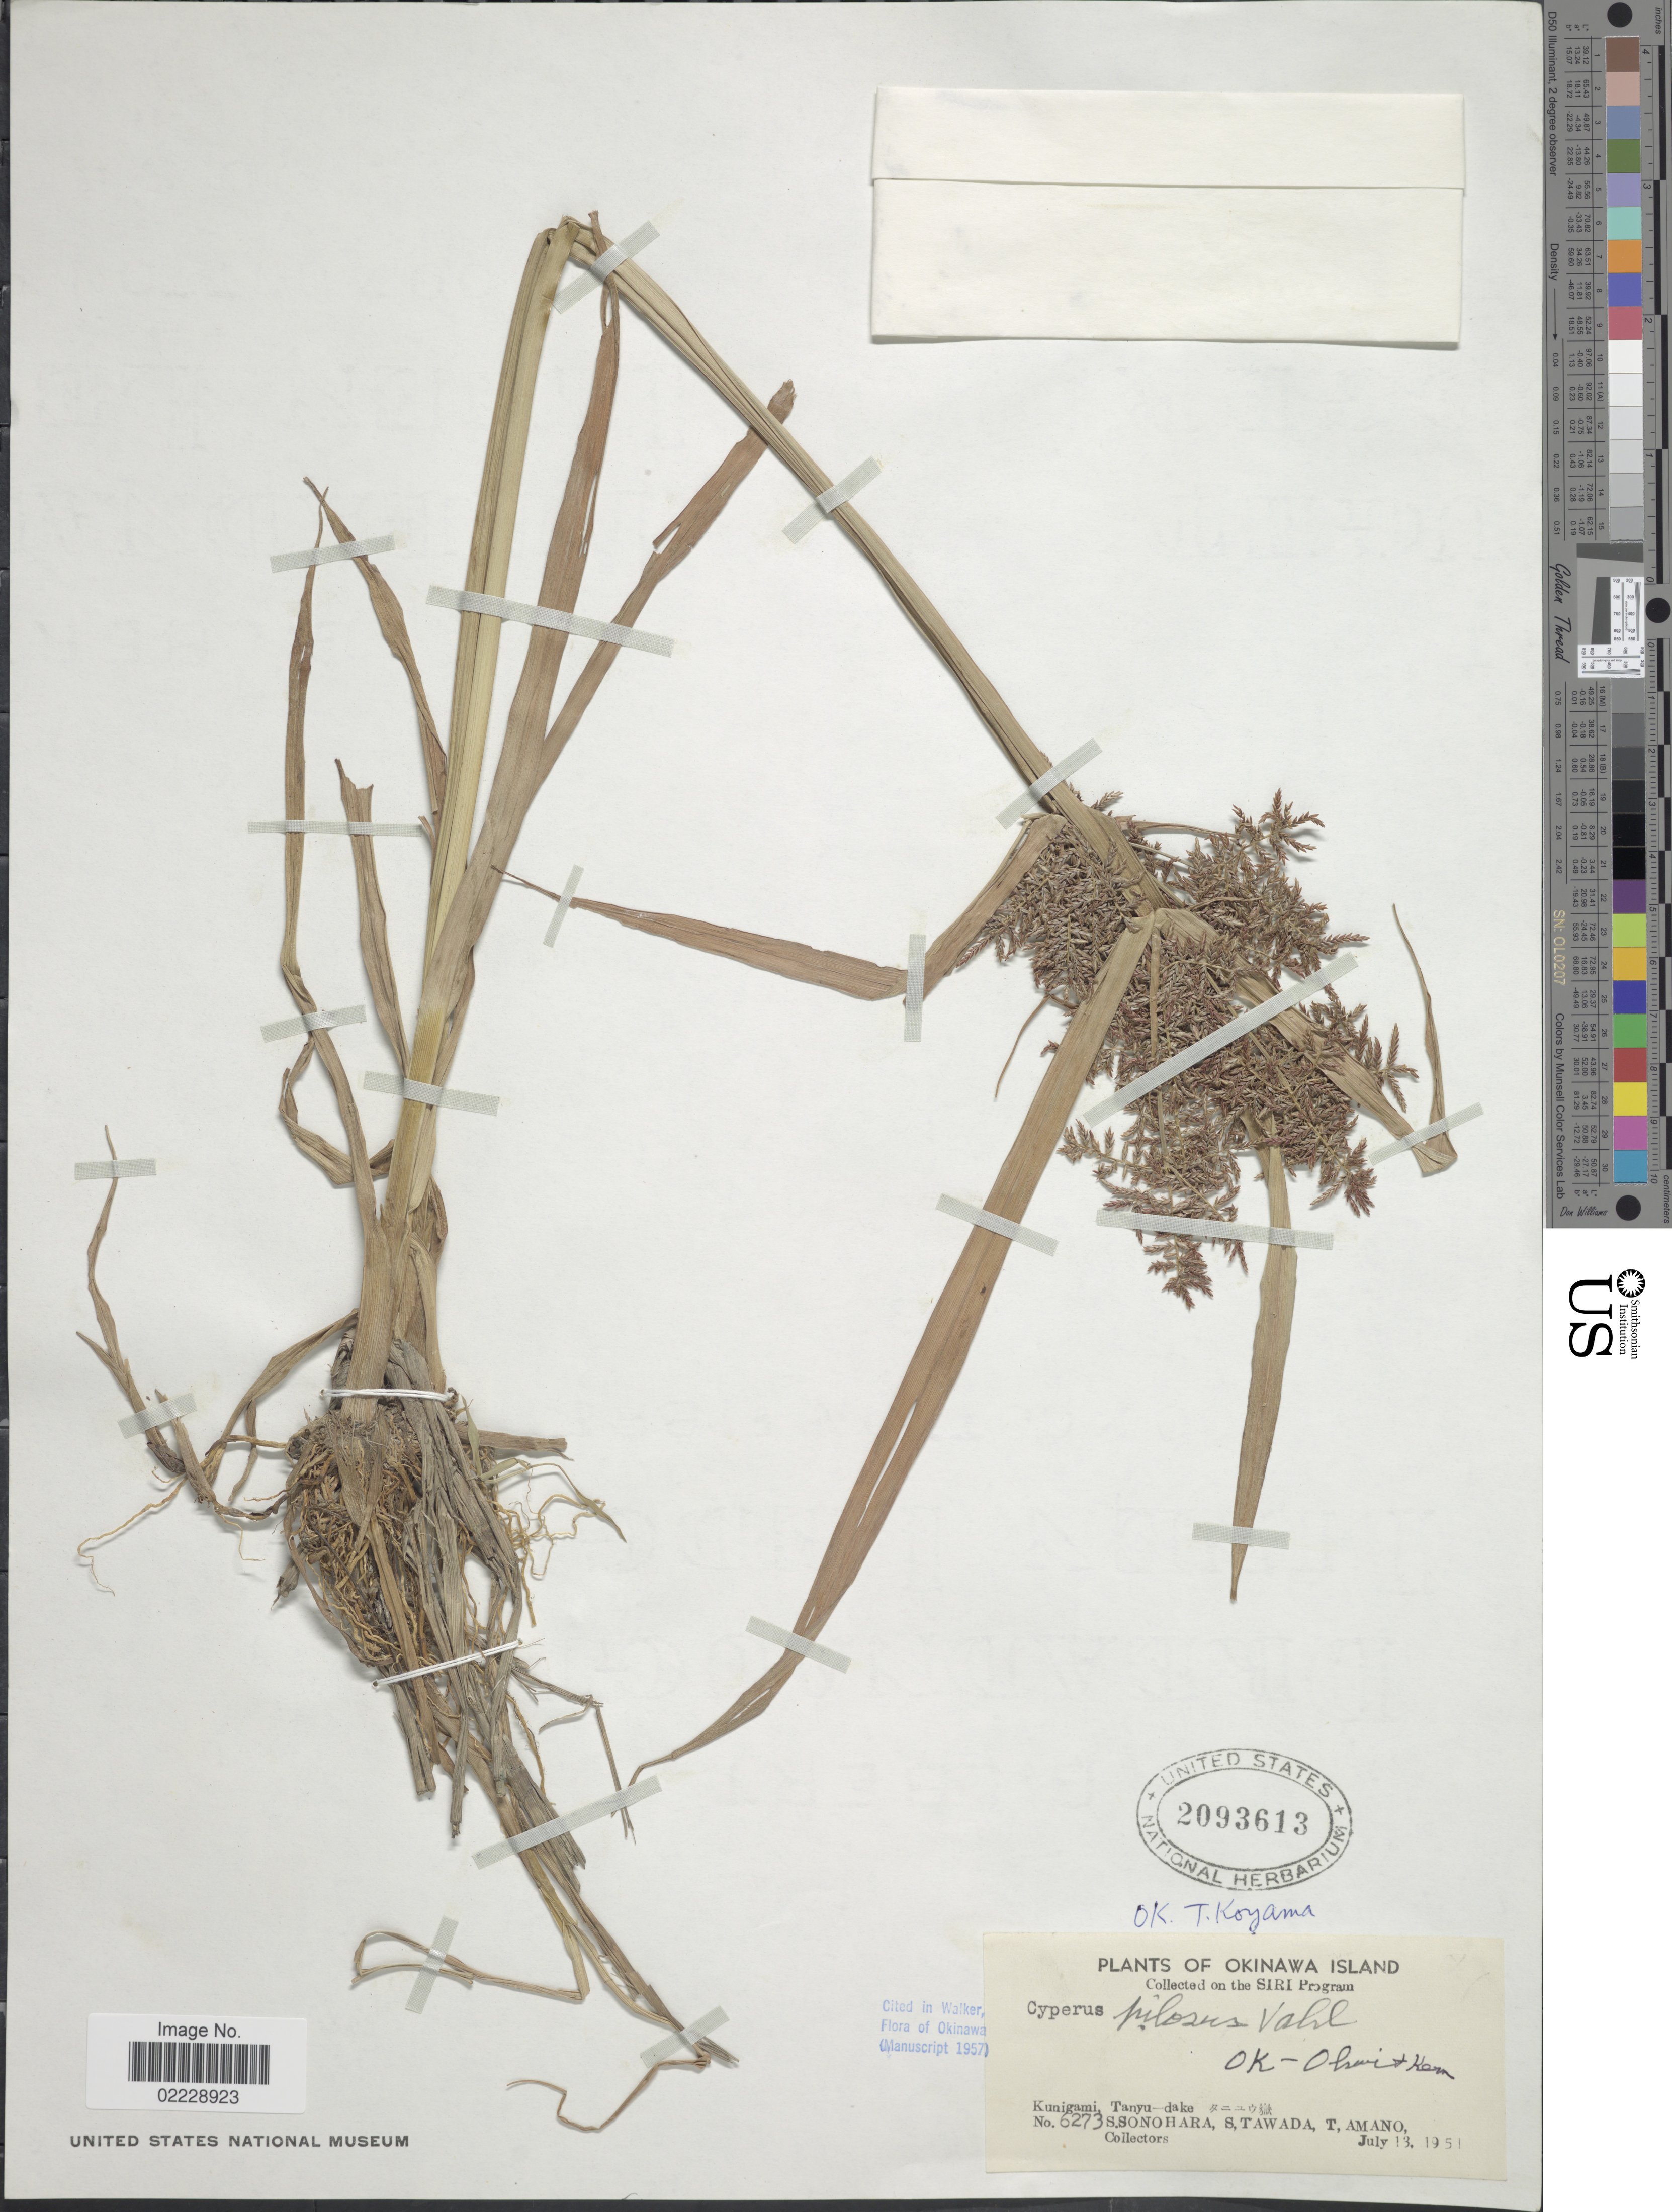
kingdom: Plantae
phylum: Tracheophyta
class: Liliopsida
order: Poales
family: Cyperaceae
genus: Cyperus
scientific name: Cyperus pilosus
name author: Vahl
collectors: S. Sonohara, S. Tawada & T. Amano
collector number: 6273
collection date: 1951-07-13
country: Japan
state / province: Okinawa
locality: Okinawa Island. Kunigami, Tanya-dake [Foreign script]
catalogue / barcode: US 2093613